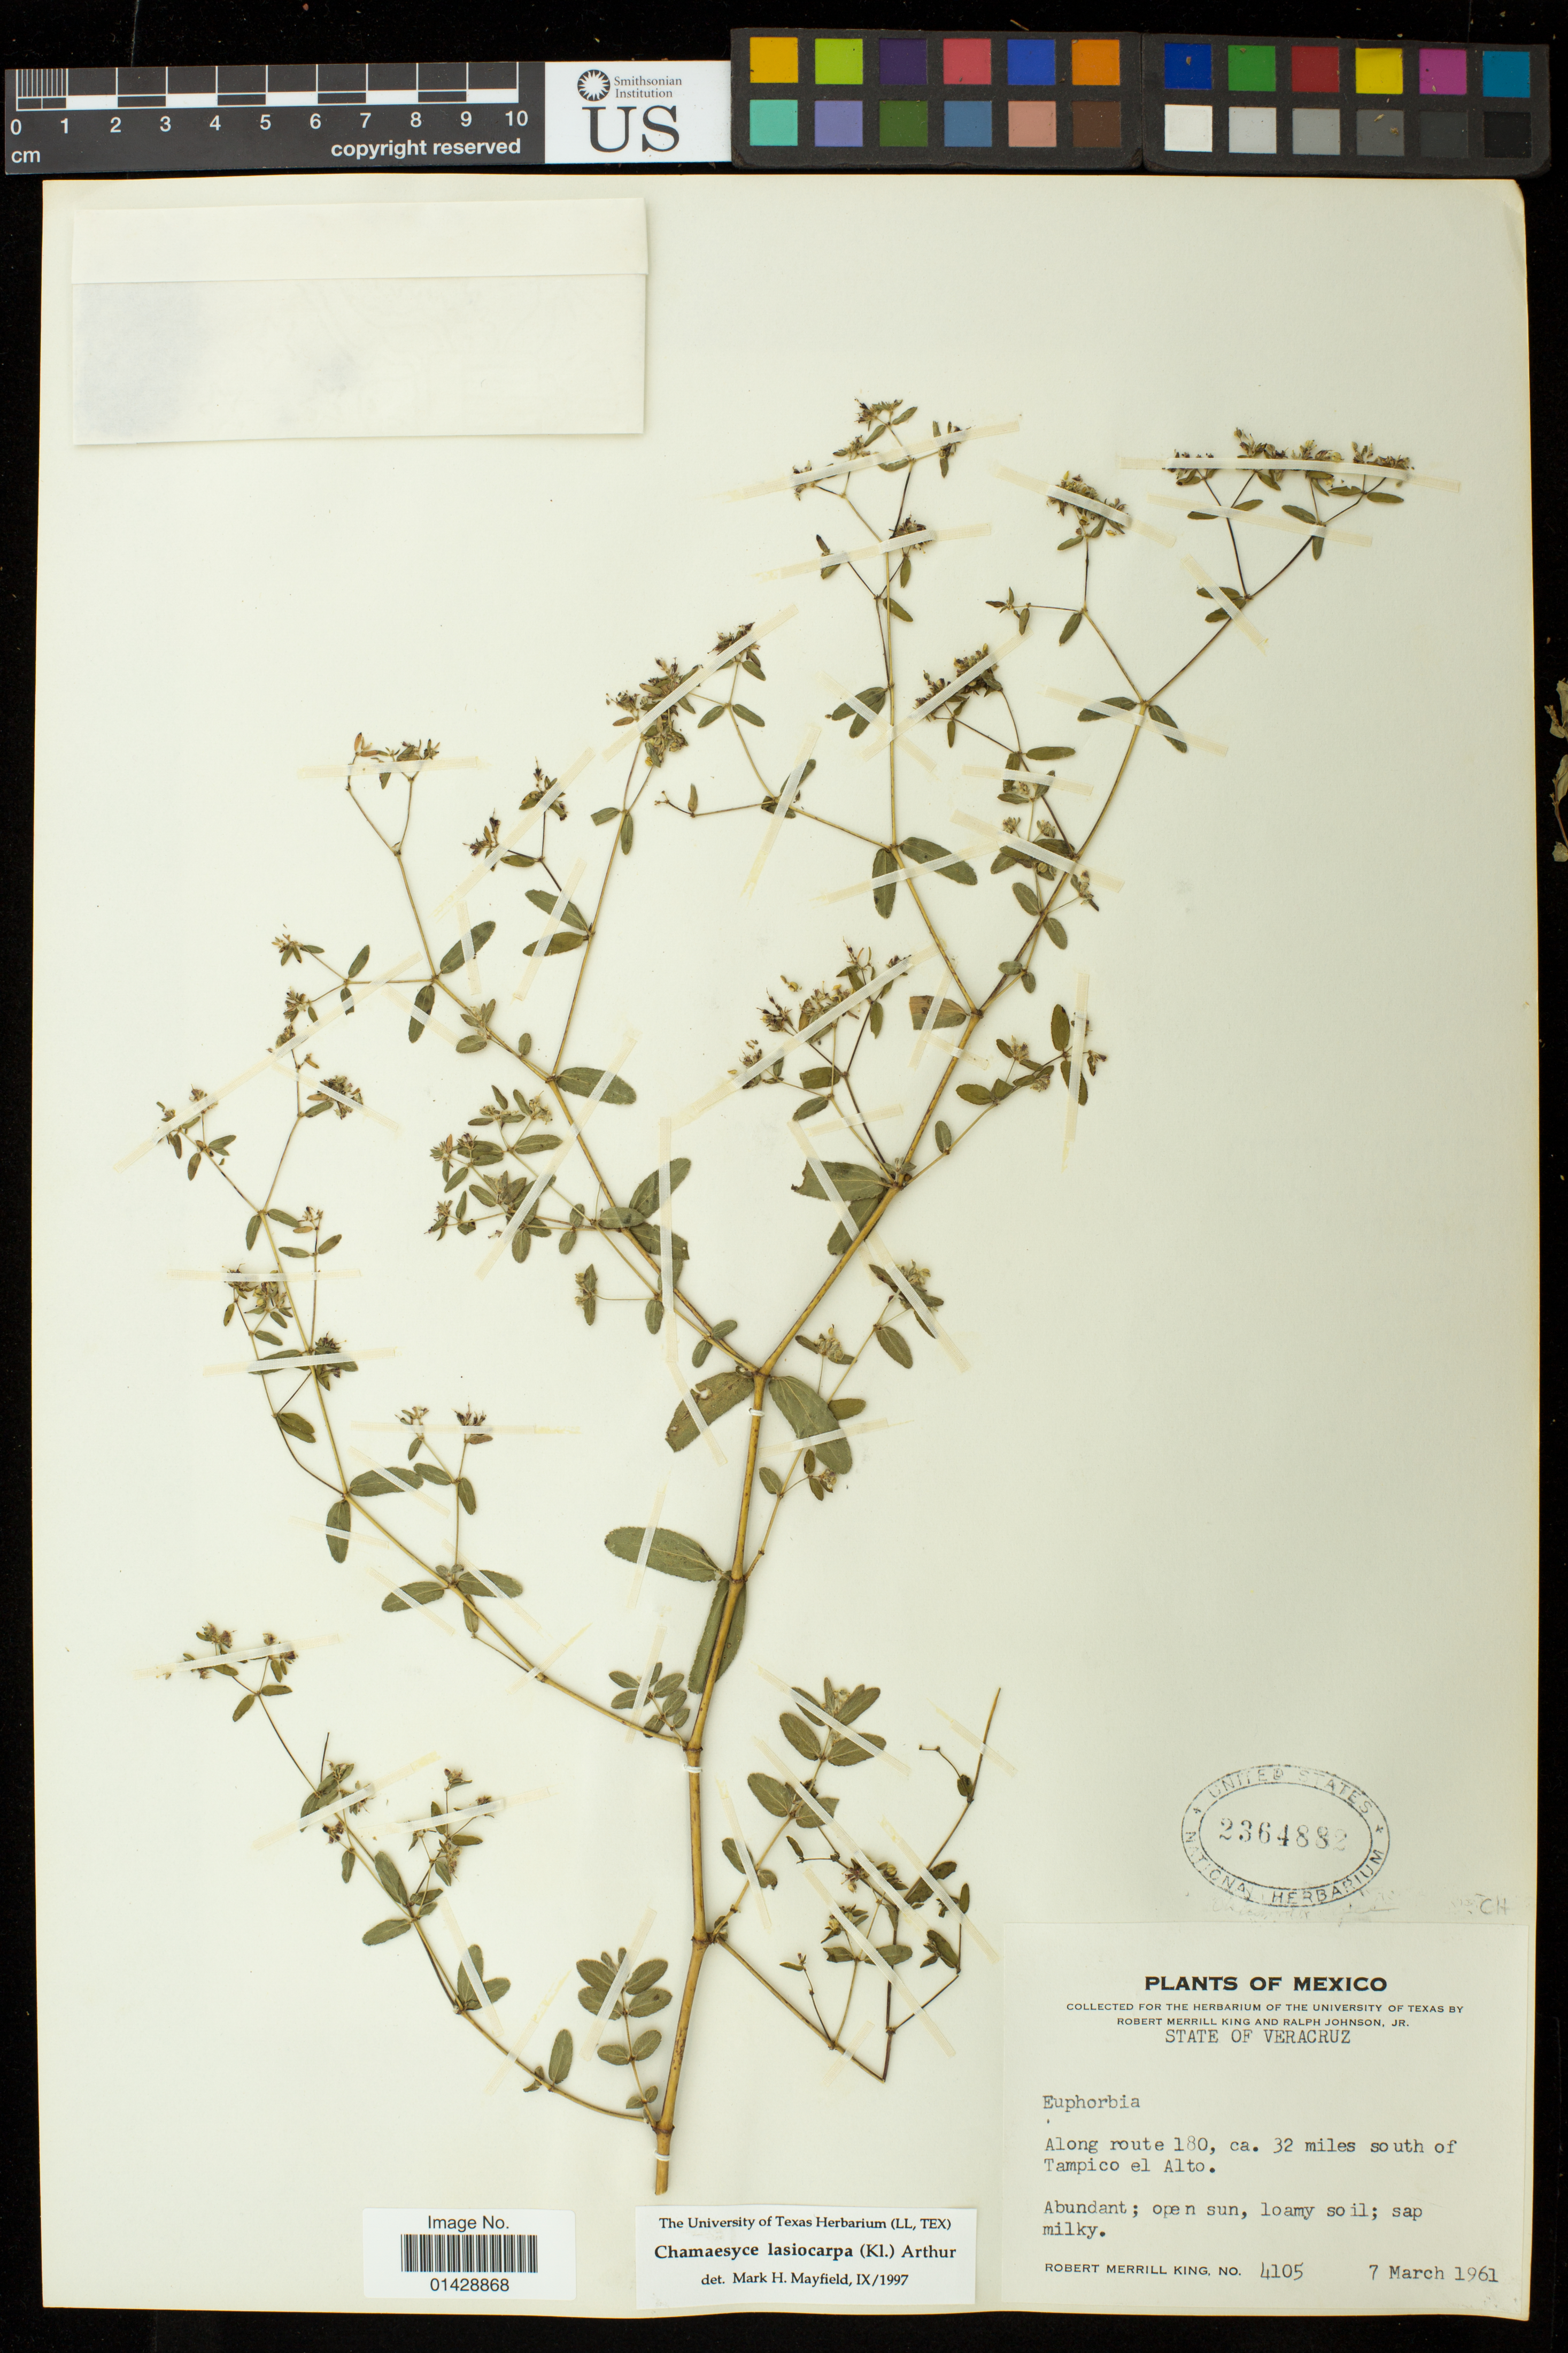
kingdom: Plantae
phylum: Tracheophyta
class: Magnoliopsida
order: Malpighiales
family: Euphorbiaceae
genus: Euphorbia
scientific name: Euphorbia lasiocarpa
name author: Klotzsch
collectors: R. M. King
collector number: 4105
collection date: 1961-03-07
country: Mexico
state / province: Veracruz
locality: Along route 180, ca. 32 miles south of Tampico el Alto.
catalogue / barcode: US 2364882